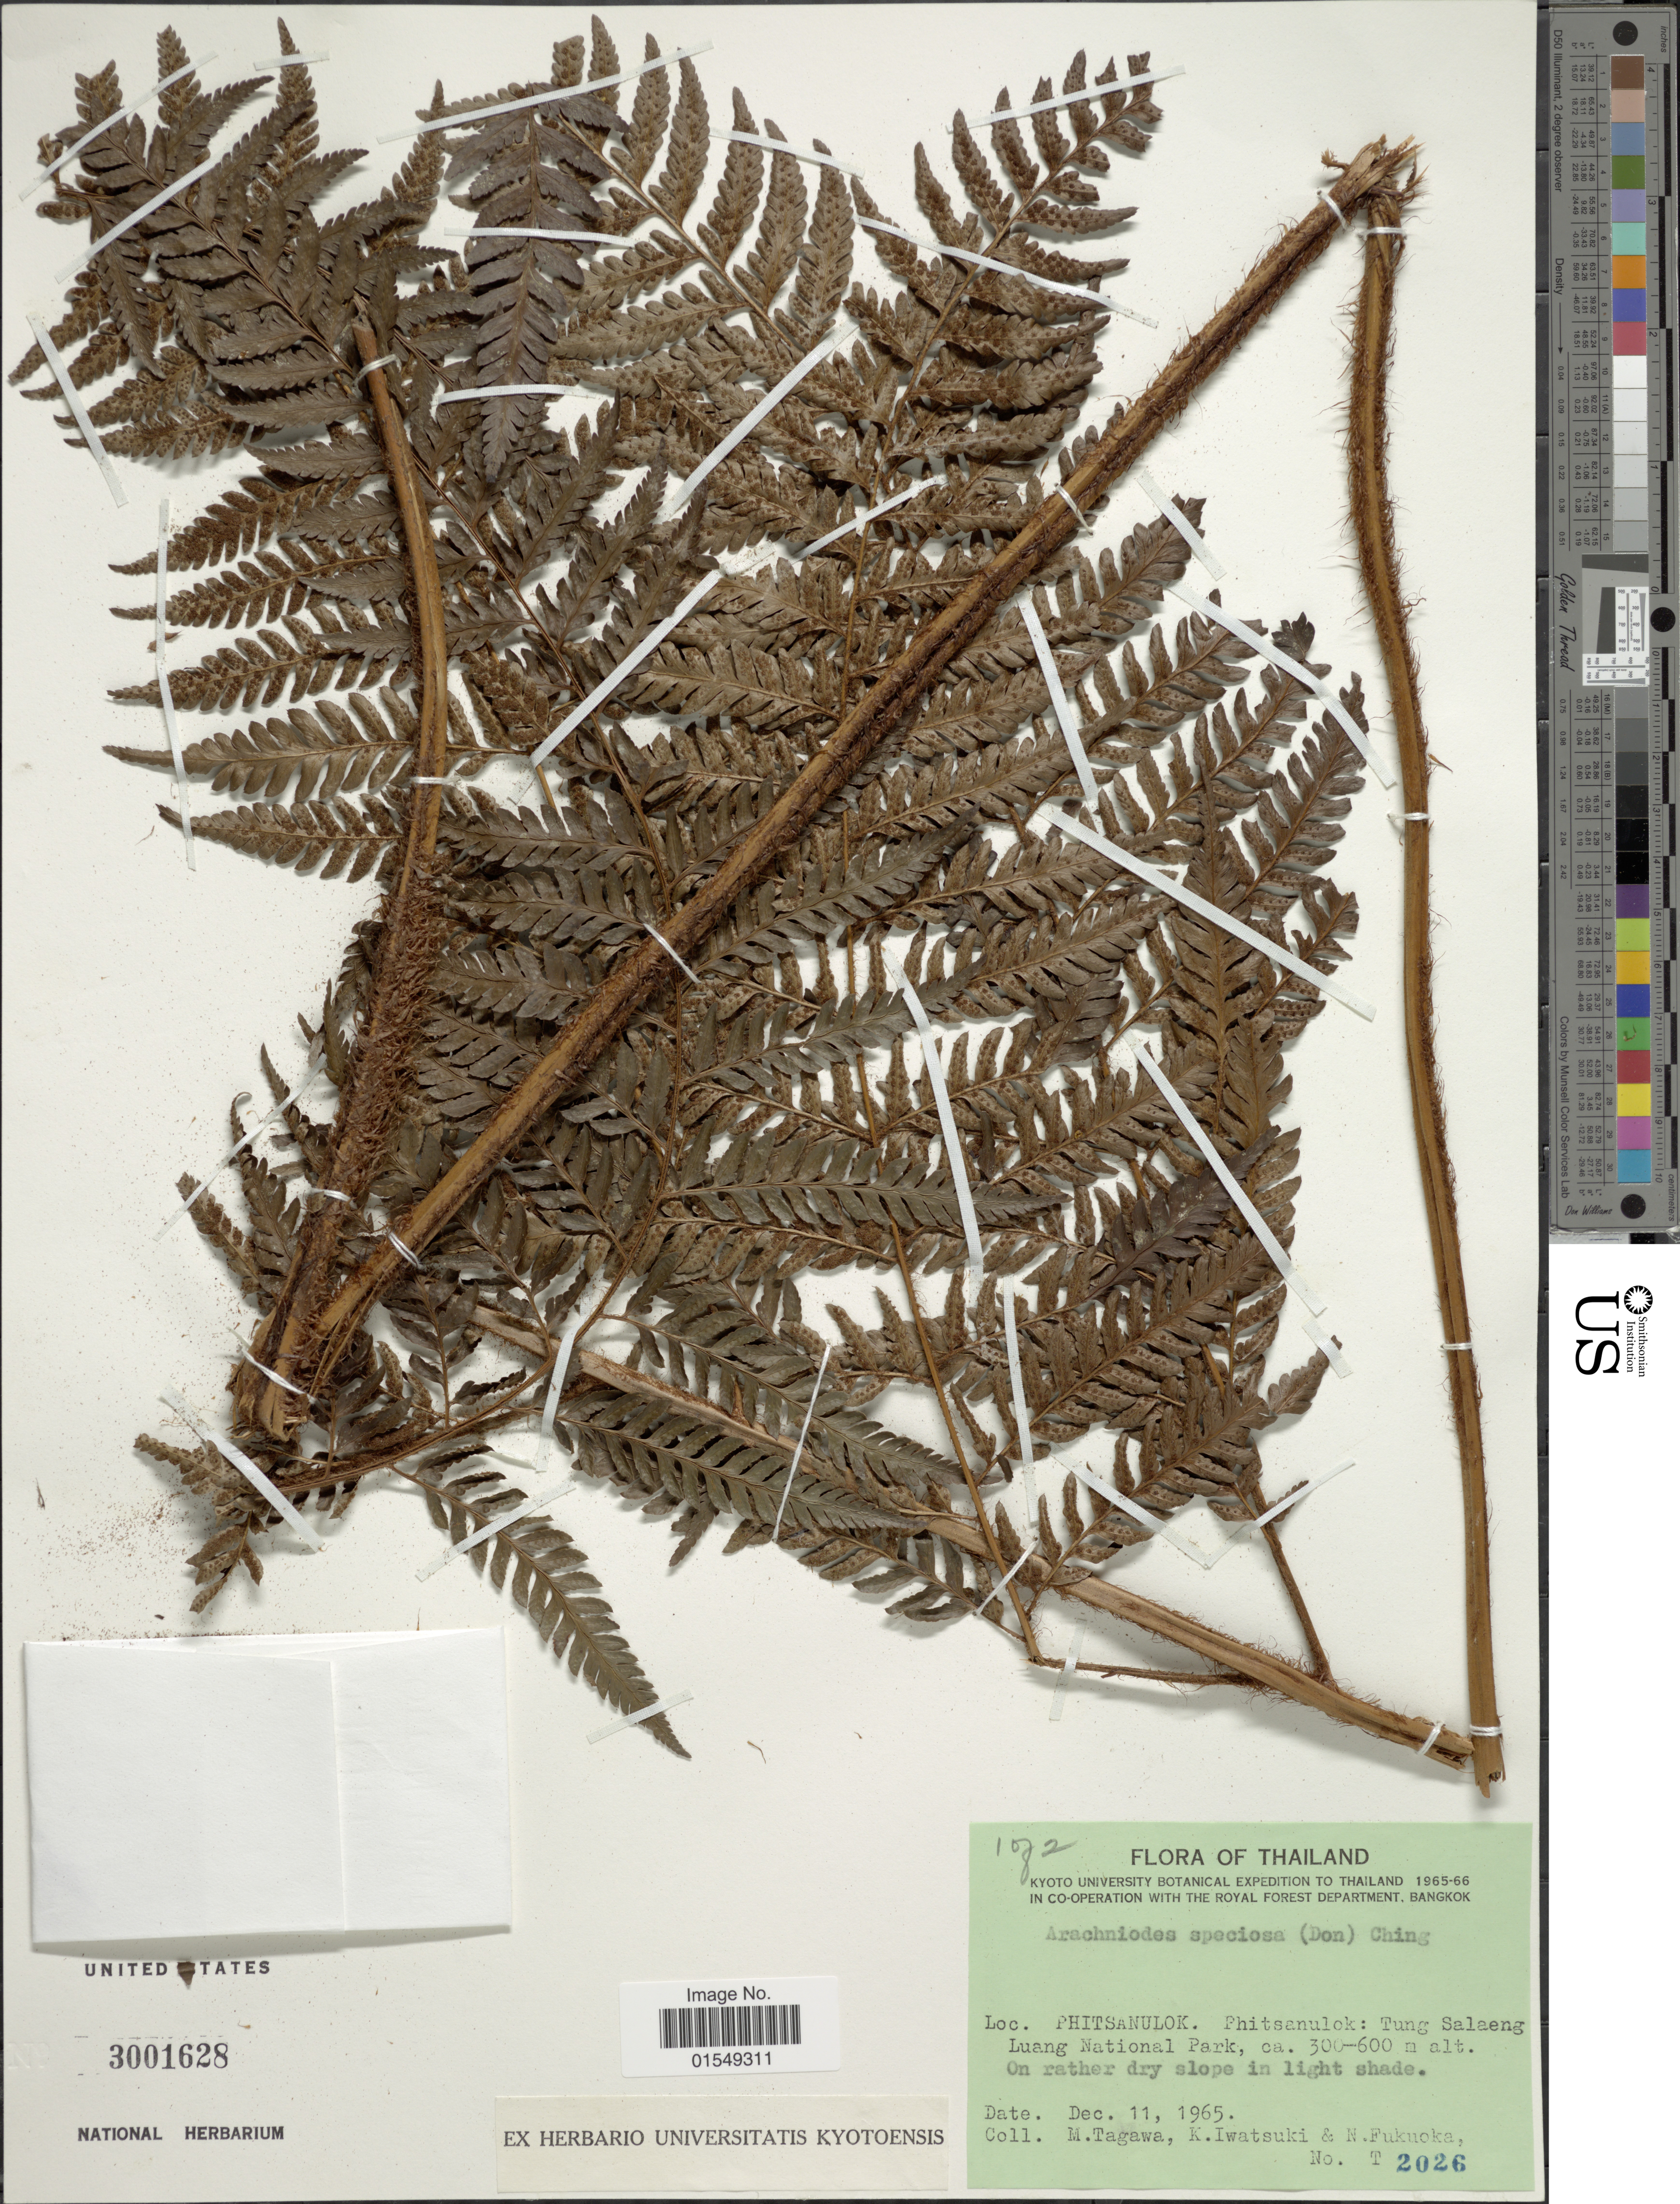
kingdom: Plantae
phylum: Tracheophyta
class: Polypodiopsida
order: Polypodiales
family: Dryopteridaceae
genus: Arachniodes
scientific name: Arachniodes speciosa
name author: (D. Don) Ching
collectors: M. Tagawa, K. Iwatsuki & N. Fukuoka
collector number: T2026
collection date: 1965-12-11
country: Thailand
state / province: Phitsanulok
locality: Phitsanulok: Tung Salaeng Luang National Park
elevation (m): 300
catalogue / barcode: US 3001628